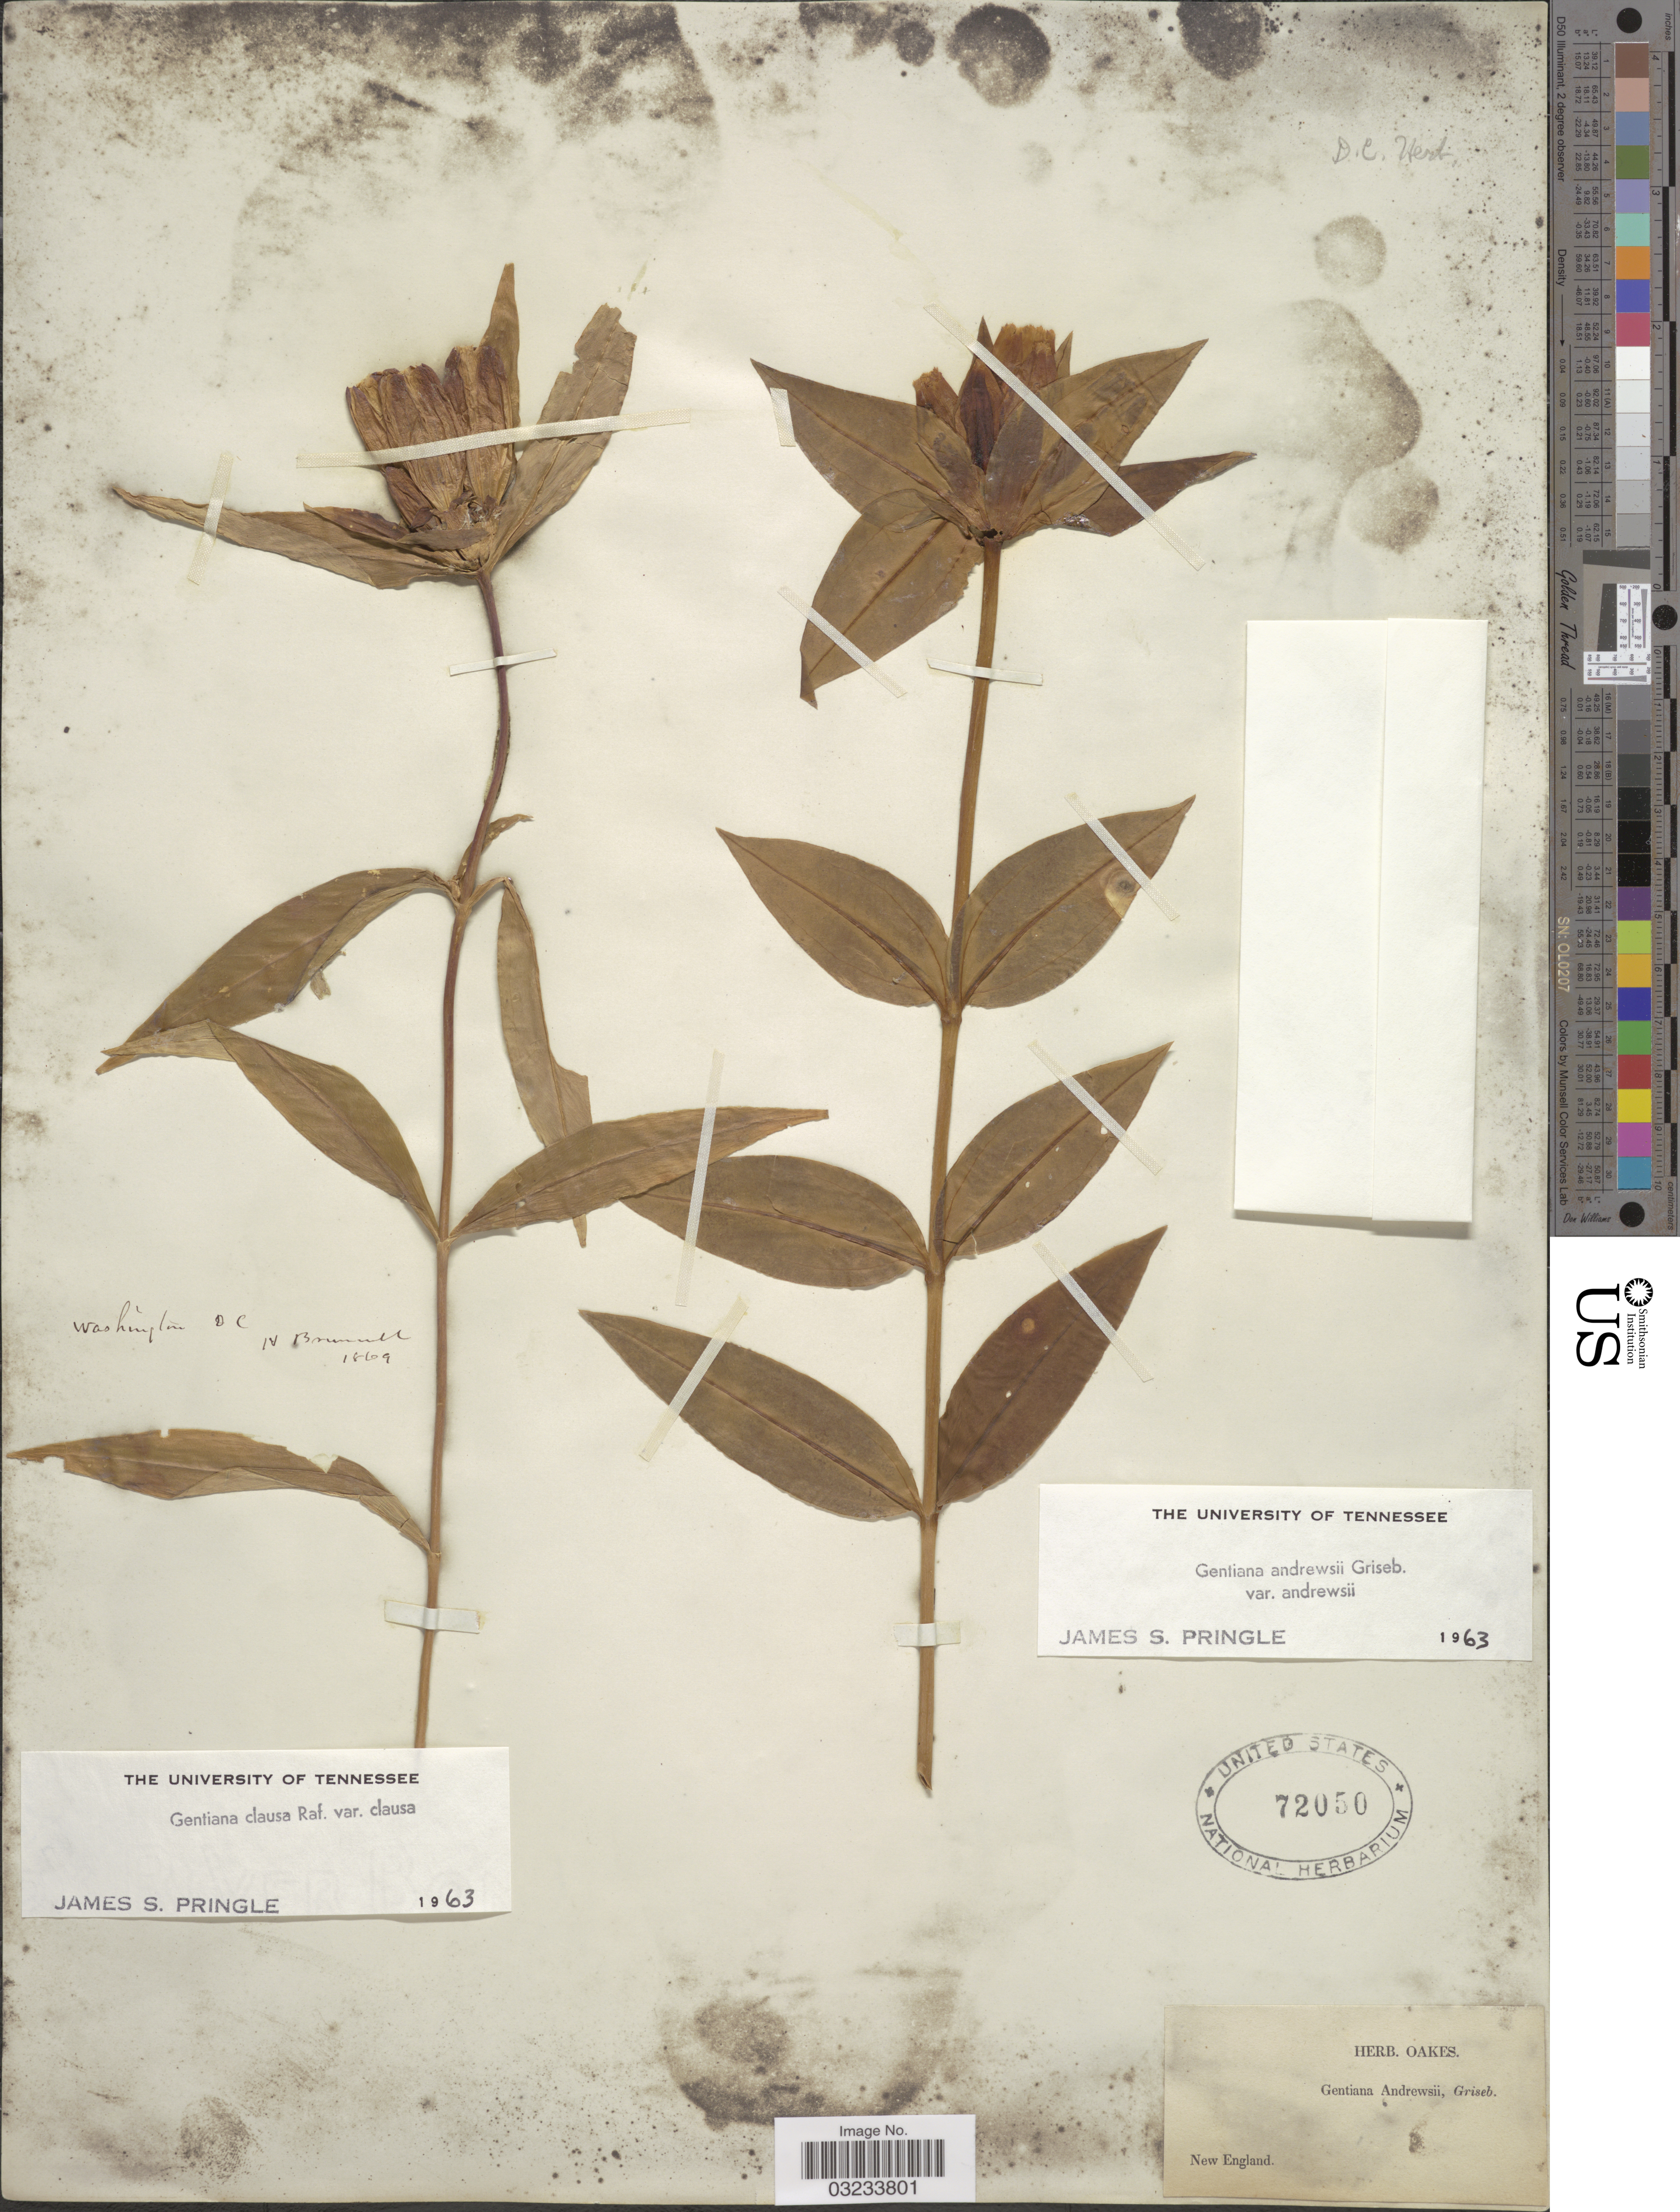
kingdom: Plantae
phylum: Tracheophyta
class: Magnoliopsida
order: Gentianales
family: Gentianaceae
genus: Gentiana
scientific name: Gentiana andrewsii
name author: Griseb.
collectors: ex herb. Oakes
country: United Kingdom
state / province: England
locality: New England.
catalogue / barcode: US 72050